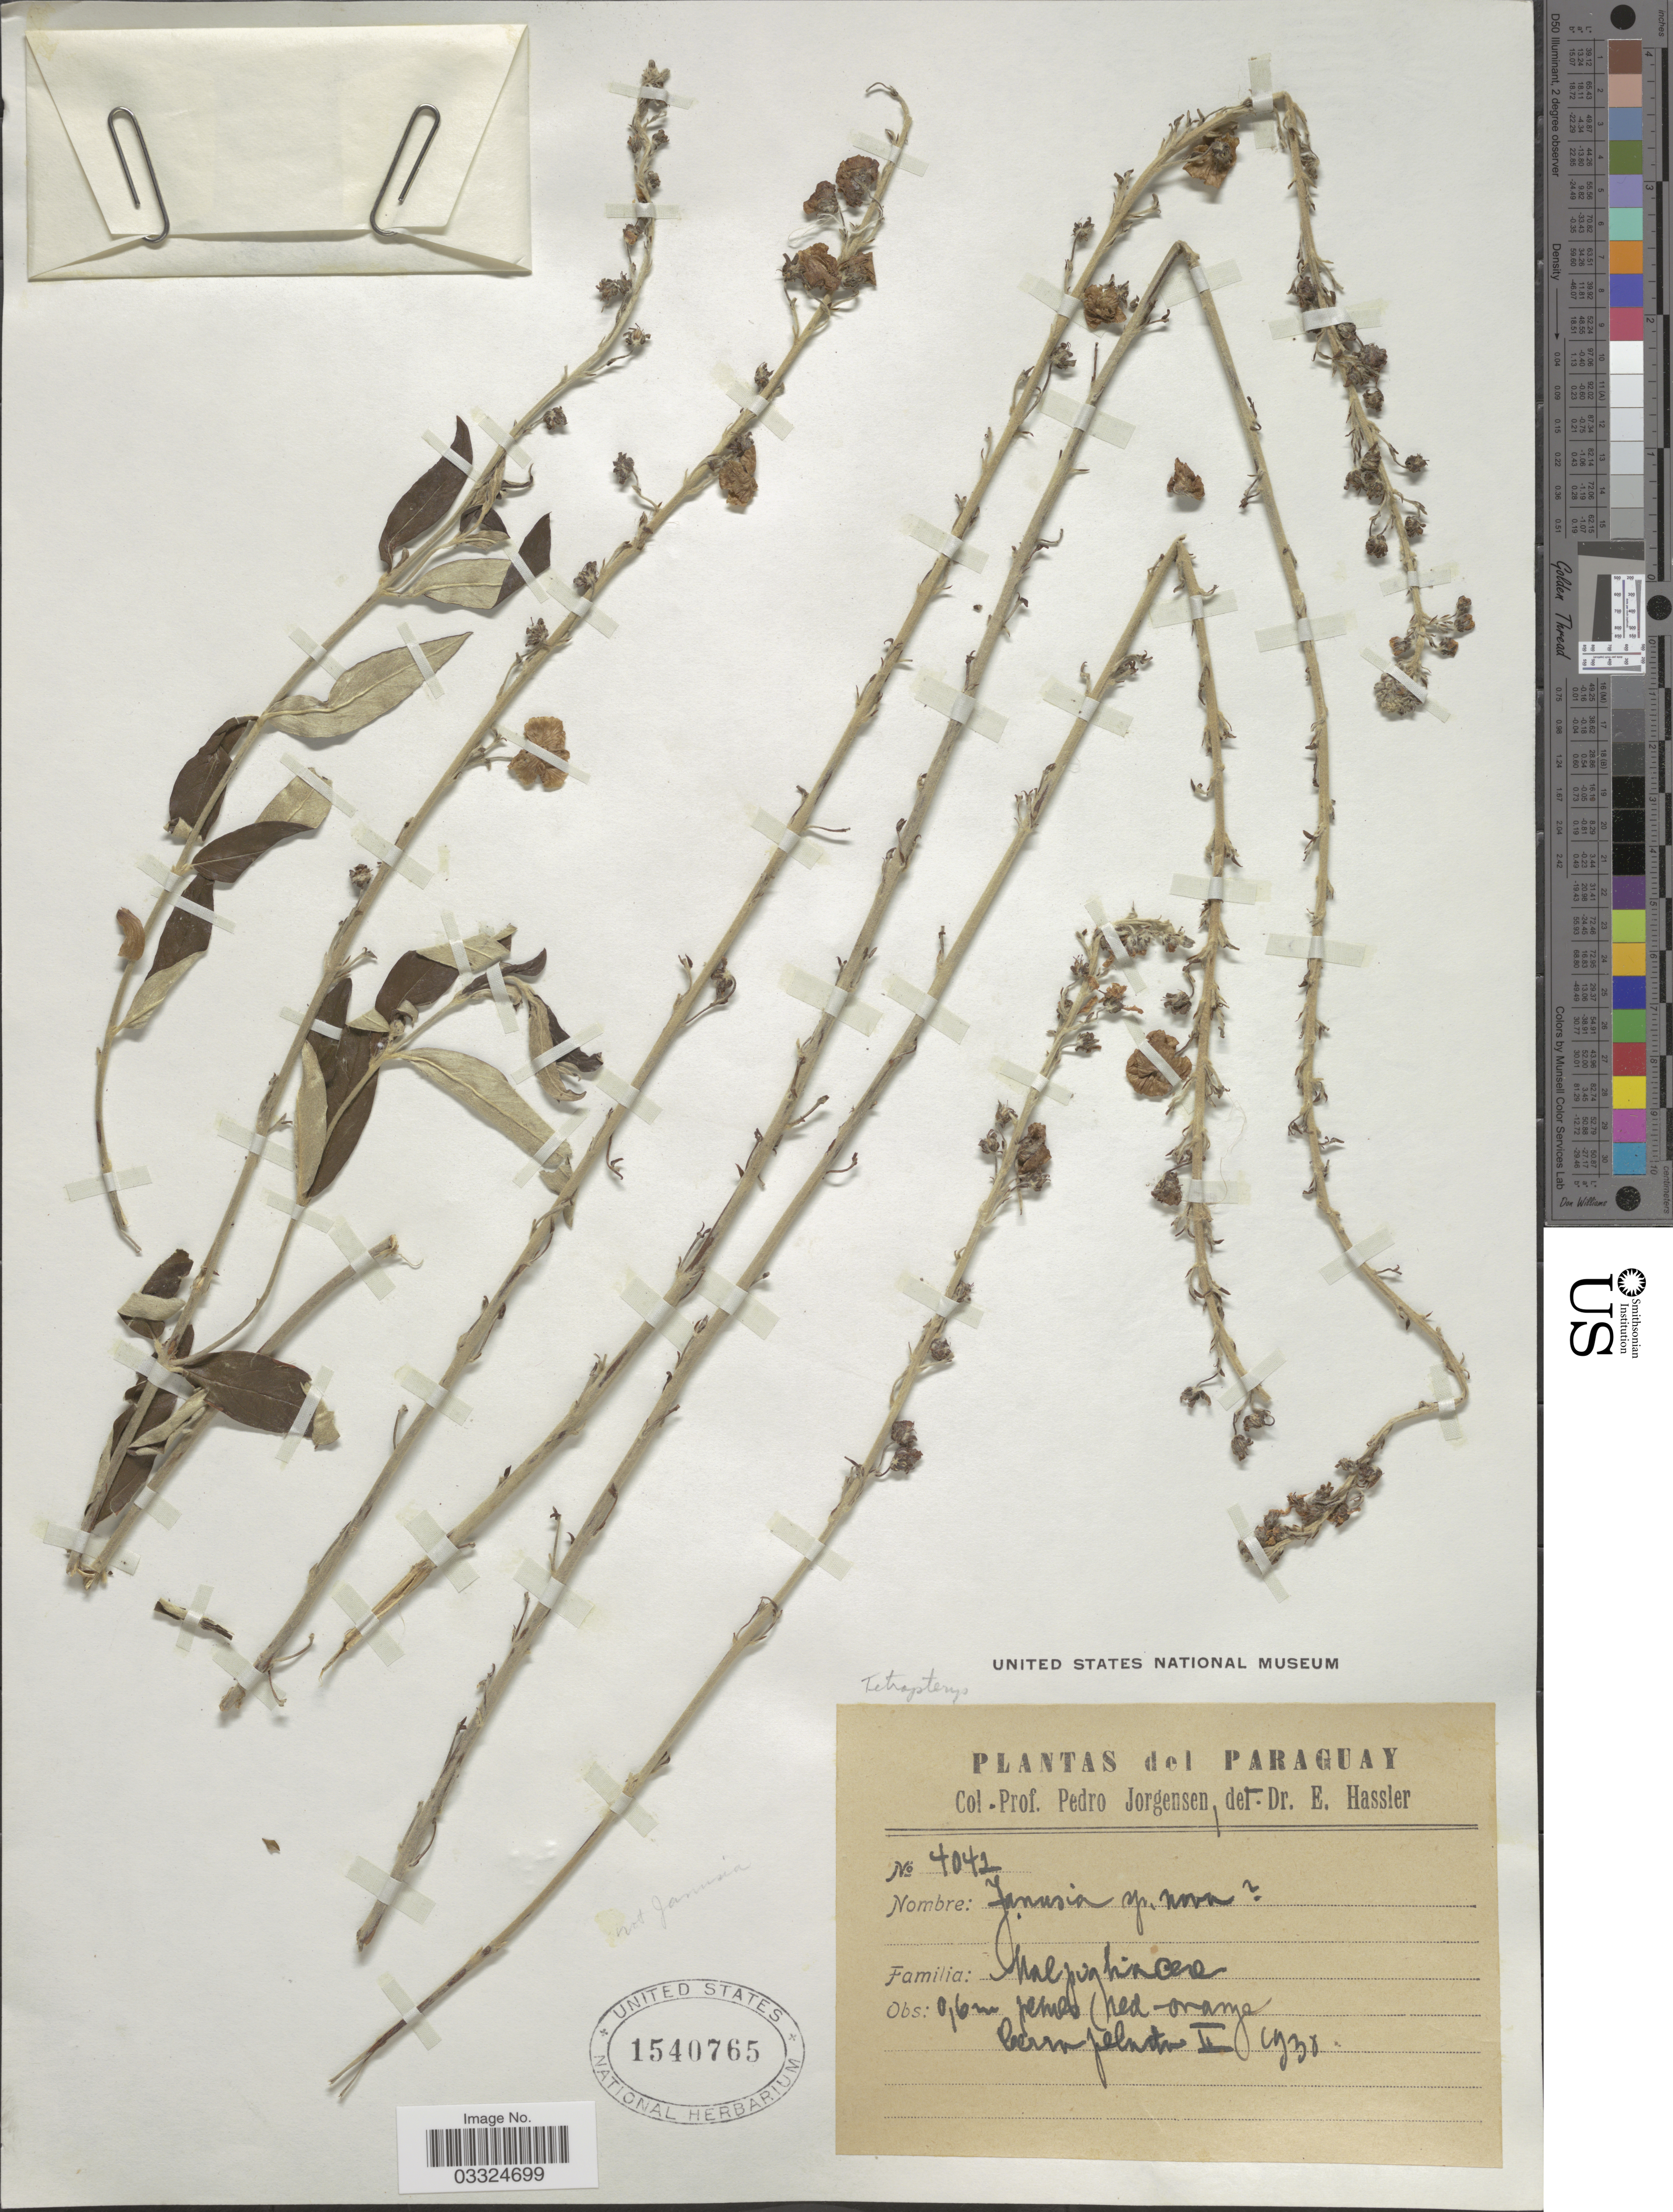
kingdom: Plantae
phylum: Tracheophyta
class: Magnoliopsida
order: Malpighiales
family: Malpighiaceae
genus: Tetrapterys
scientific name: Tetrapterys sp.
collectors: P. Jörgensen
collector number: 4042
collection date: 1930-02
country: Paraguay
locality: Cerro Pelado.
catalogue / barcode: US 1540765